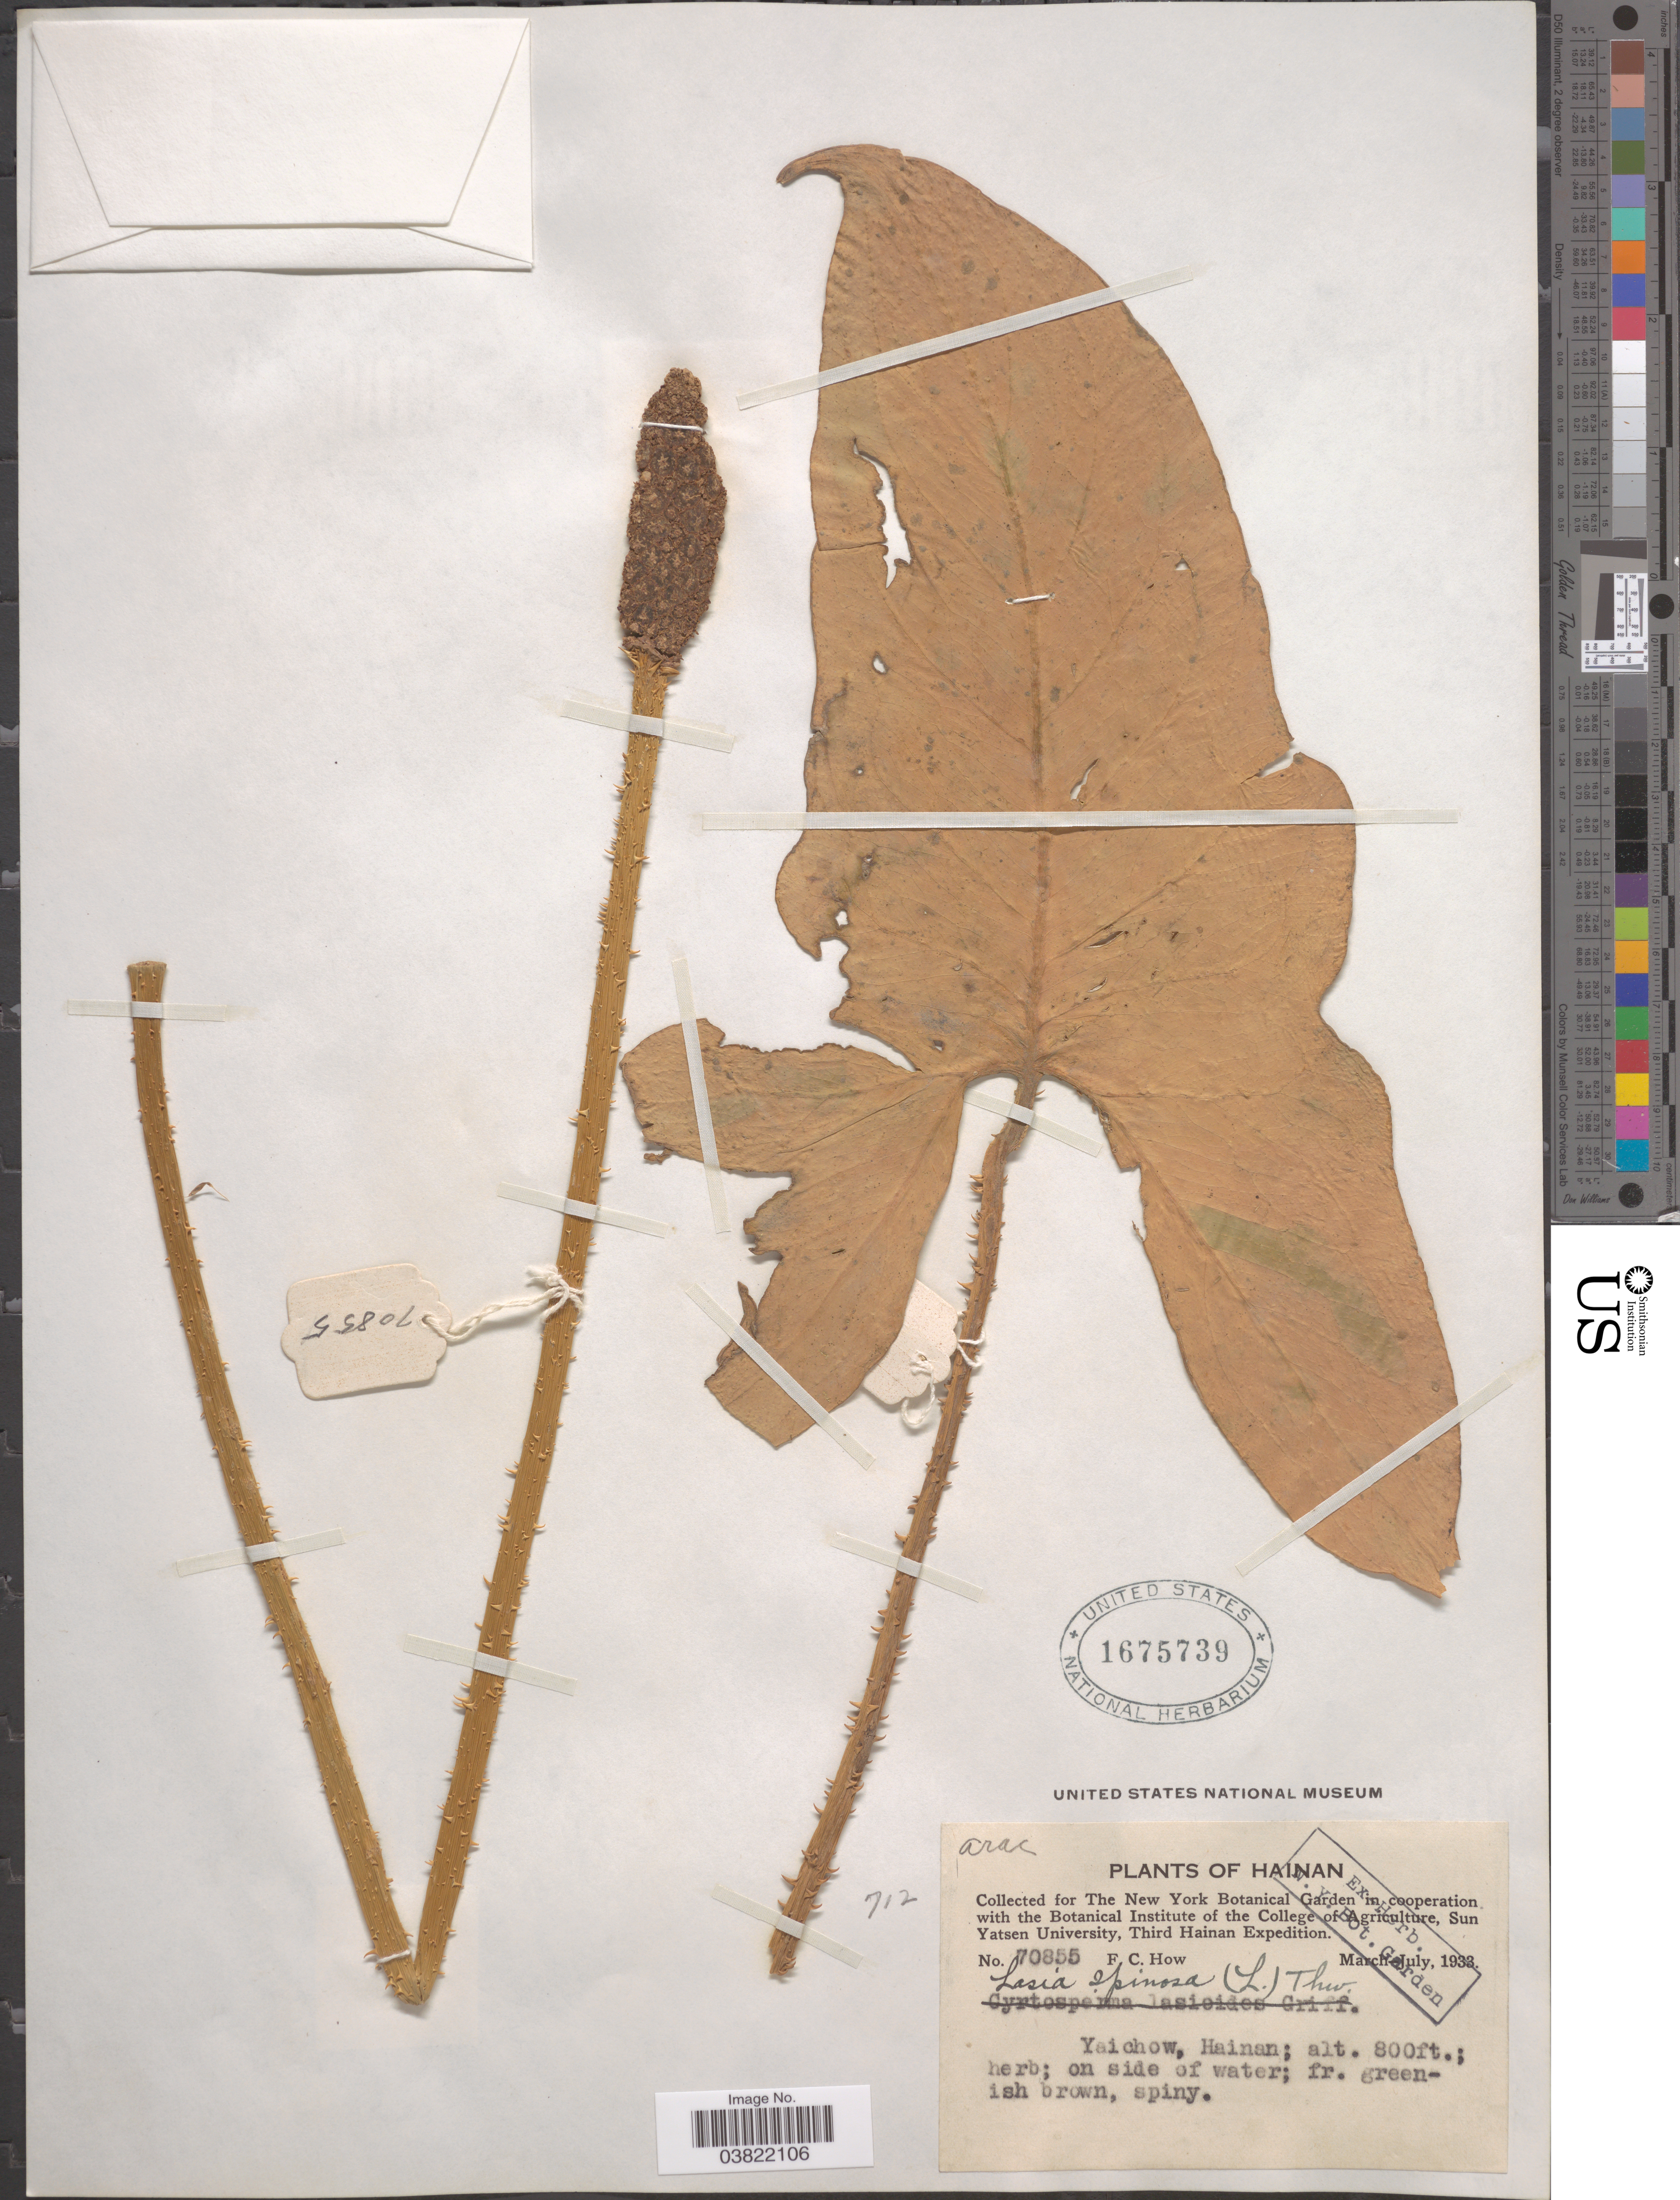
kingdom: Plantae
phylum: Tracheophyta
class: Liliopsida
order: Alismatales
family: Araceae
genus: Lasia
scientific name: Lasia spinosa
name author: (L.) Thwaites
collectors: F. C. How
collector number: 70855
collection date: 1933-03/1933-07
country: China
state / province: Hainan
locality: Yaichow, Hainan.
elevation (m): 244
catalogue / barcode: US 1675739